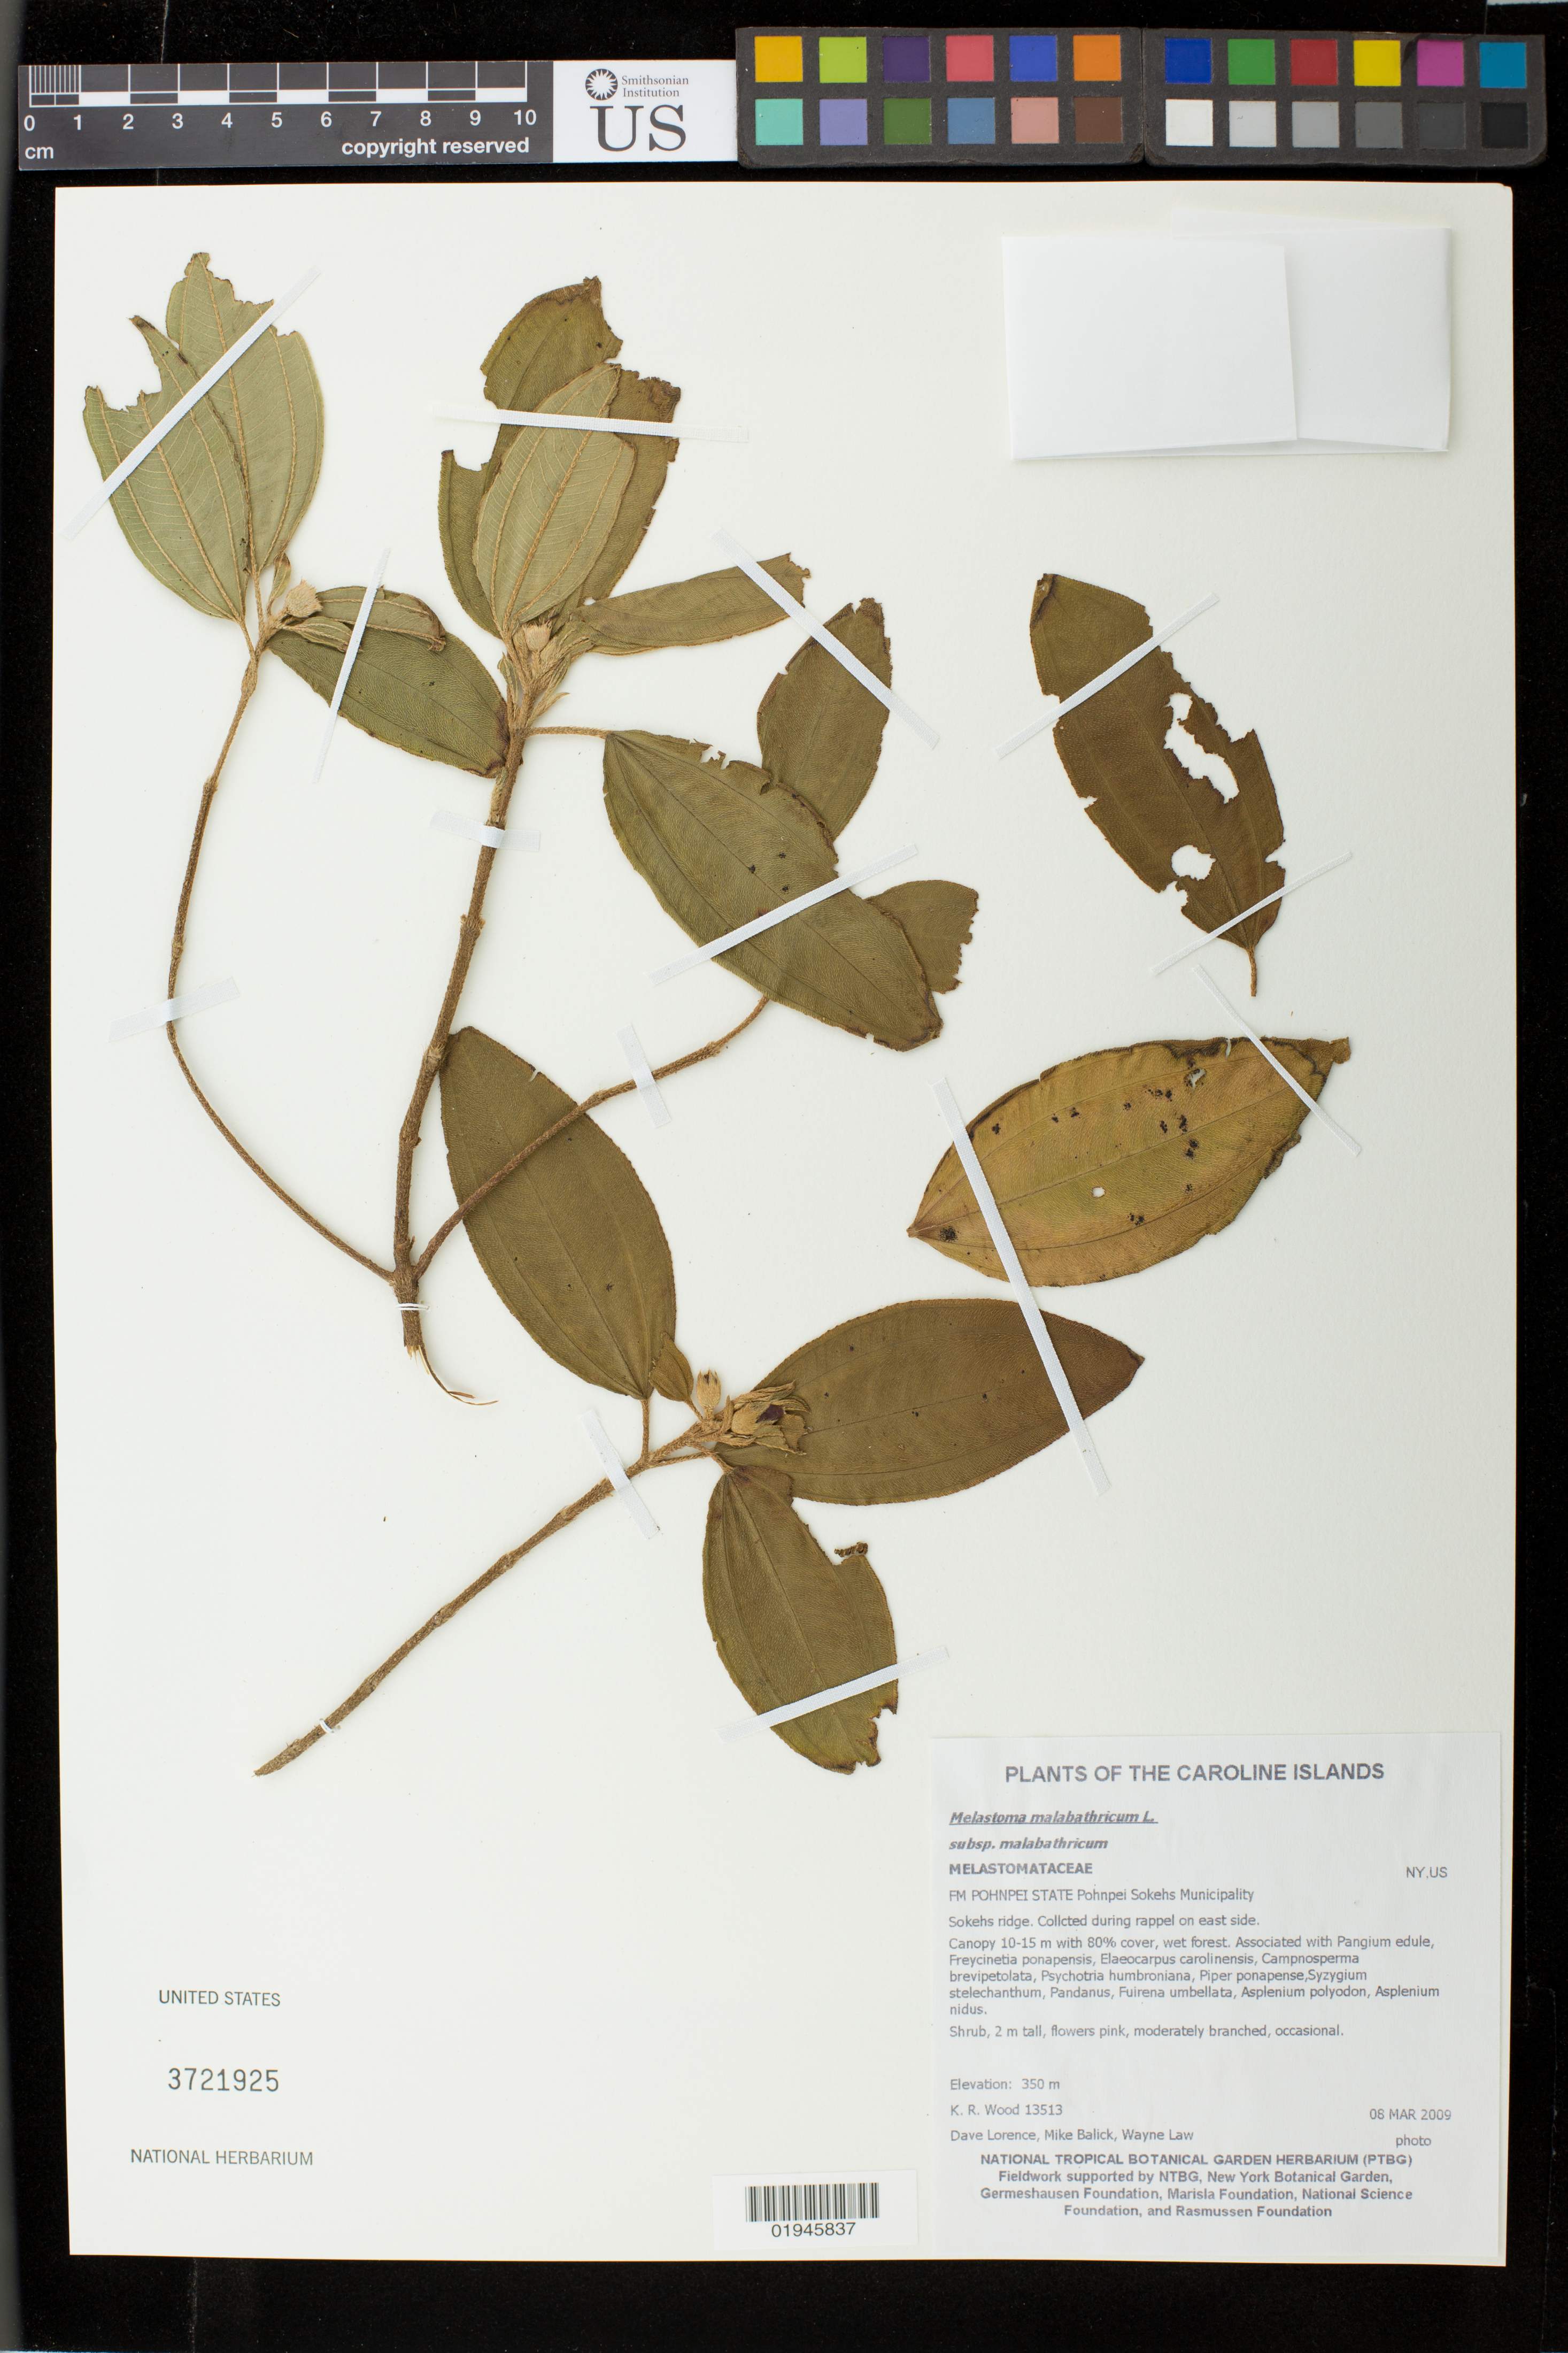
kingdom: Plantae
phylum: Tracheophyta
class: Magnoliopsida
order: Myrtales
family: Melastomataceae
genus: Melastoma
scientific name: Melastoma malabathricum subsp. malabathricum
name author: L.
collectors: K. R. Wood, D. Lorence, M. Balick & W. Law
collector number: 13513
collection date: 2009-03-08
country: Micronesia, Federated States of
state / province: Pohnpei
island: Pohnpei [Ponape]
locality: Sokehs District, Sokehs Ridge, rappel on east side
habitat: Wet forest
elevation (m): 350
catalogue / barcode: US 3721925